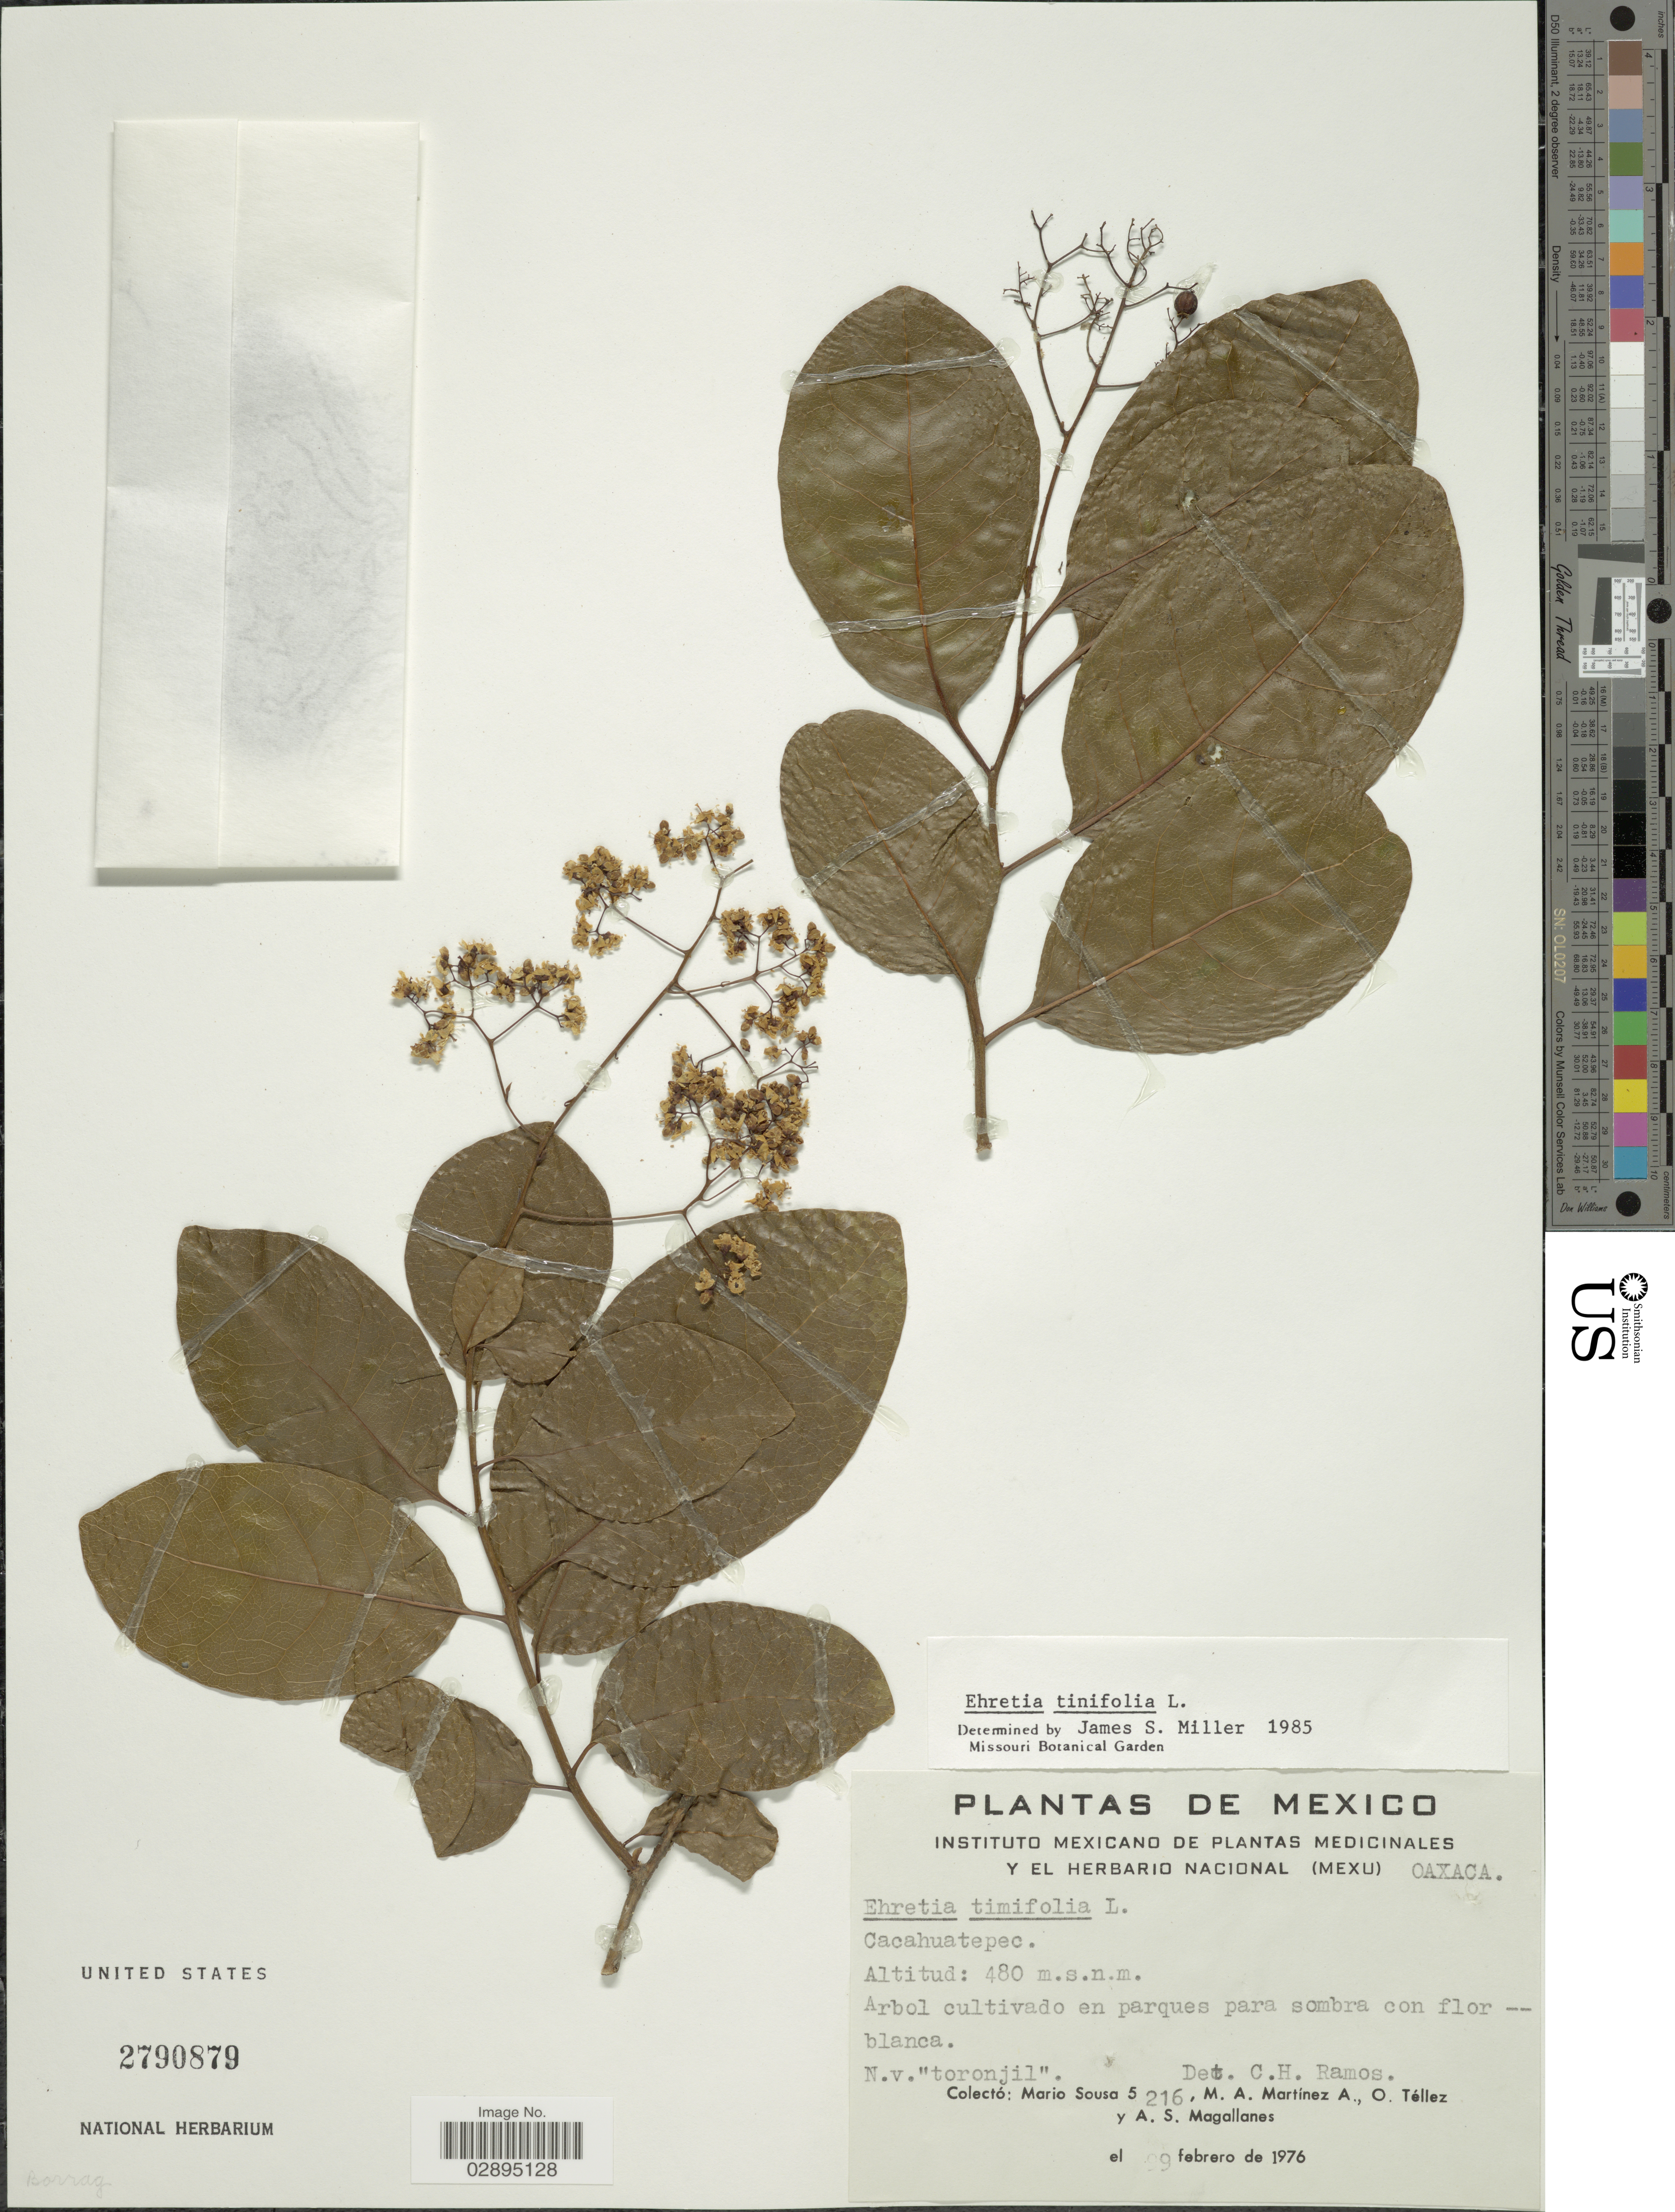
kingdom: Plantae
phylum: Tracheophyta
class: Magnoliopsida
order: Boraginales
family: Ehretiaceae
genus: Ehretia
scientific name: Ehretia tinifolia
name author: L.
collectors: M. Sousa S., M. A. Martínez Alfaro, O. Tellez & A. Magallanes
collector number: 5216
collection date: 1976-02-09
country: Mexico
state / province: Oaxaca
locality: Cacahuatepec.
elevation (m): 480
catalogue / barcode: US 2790879